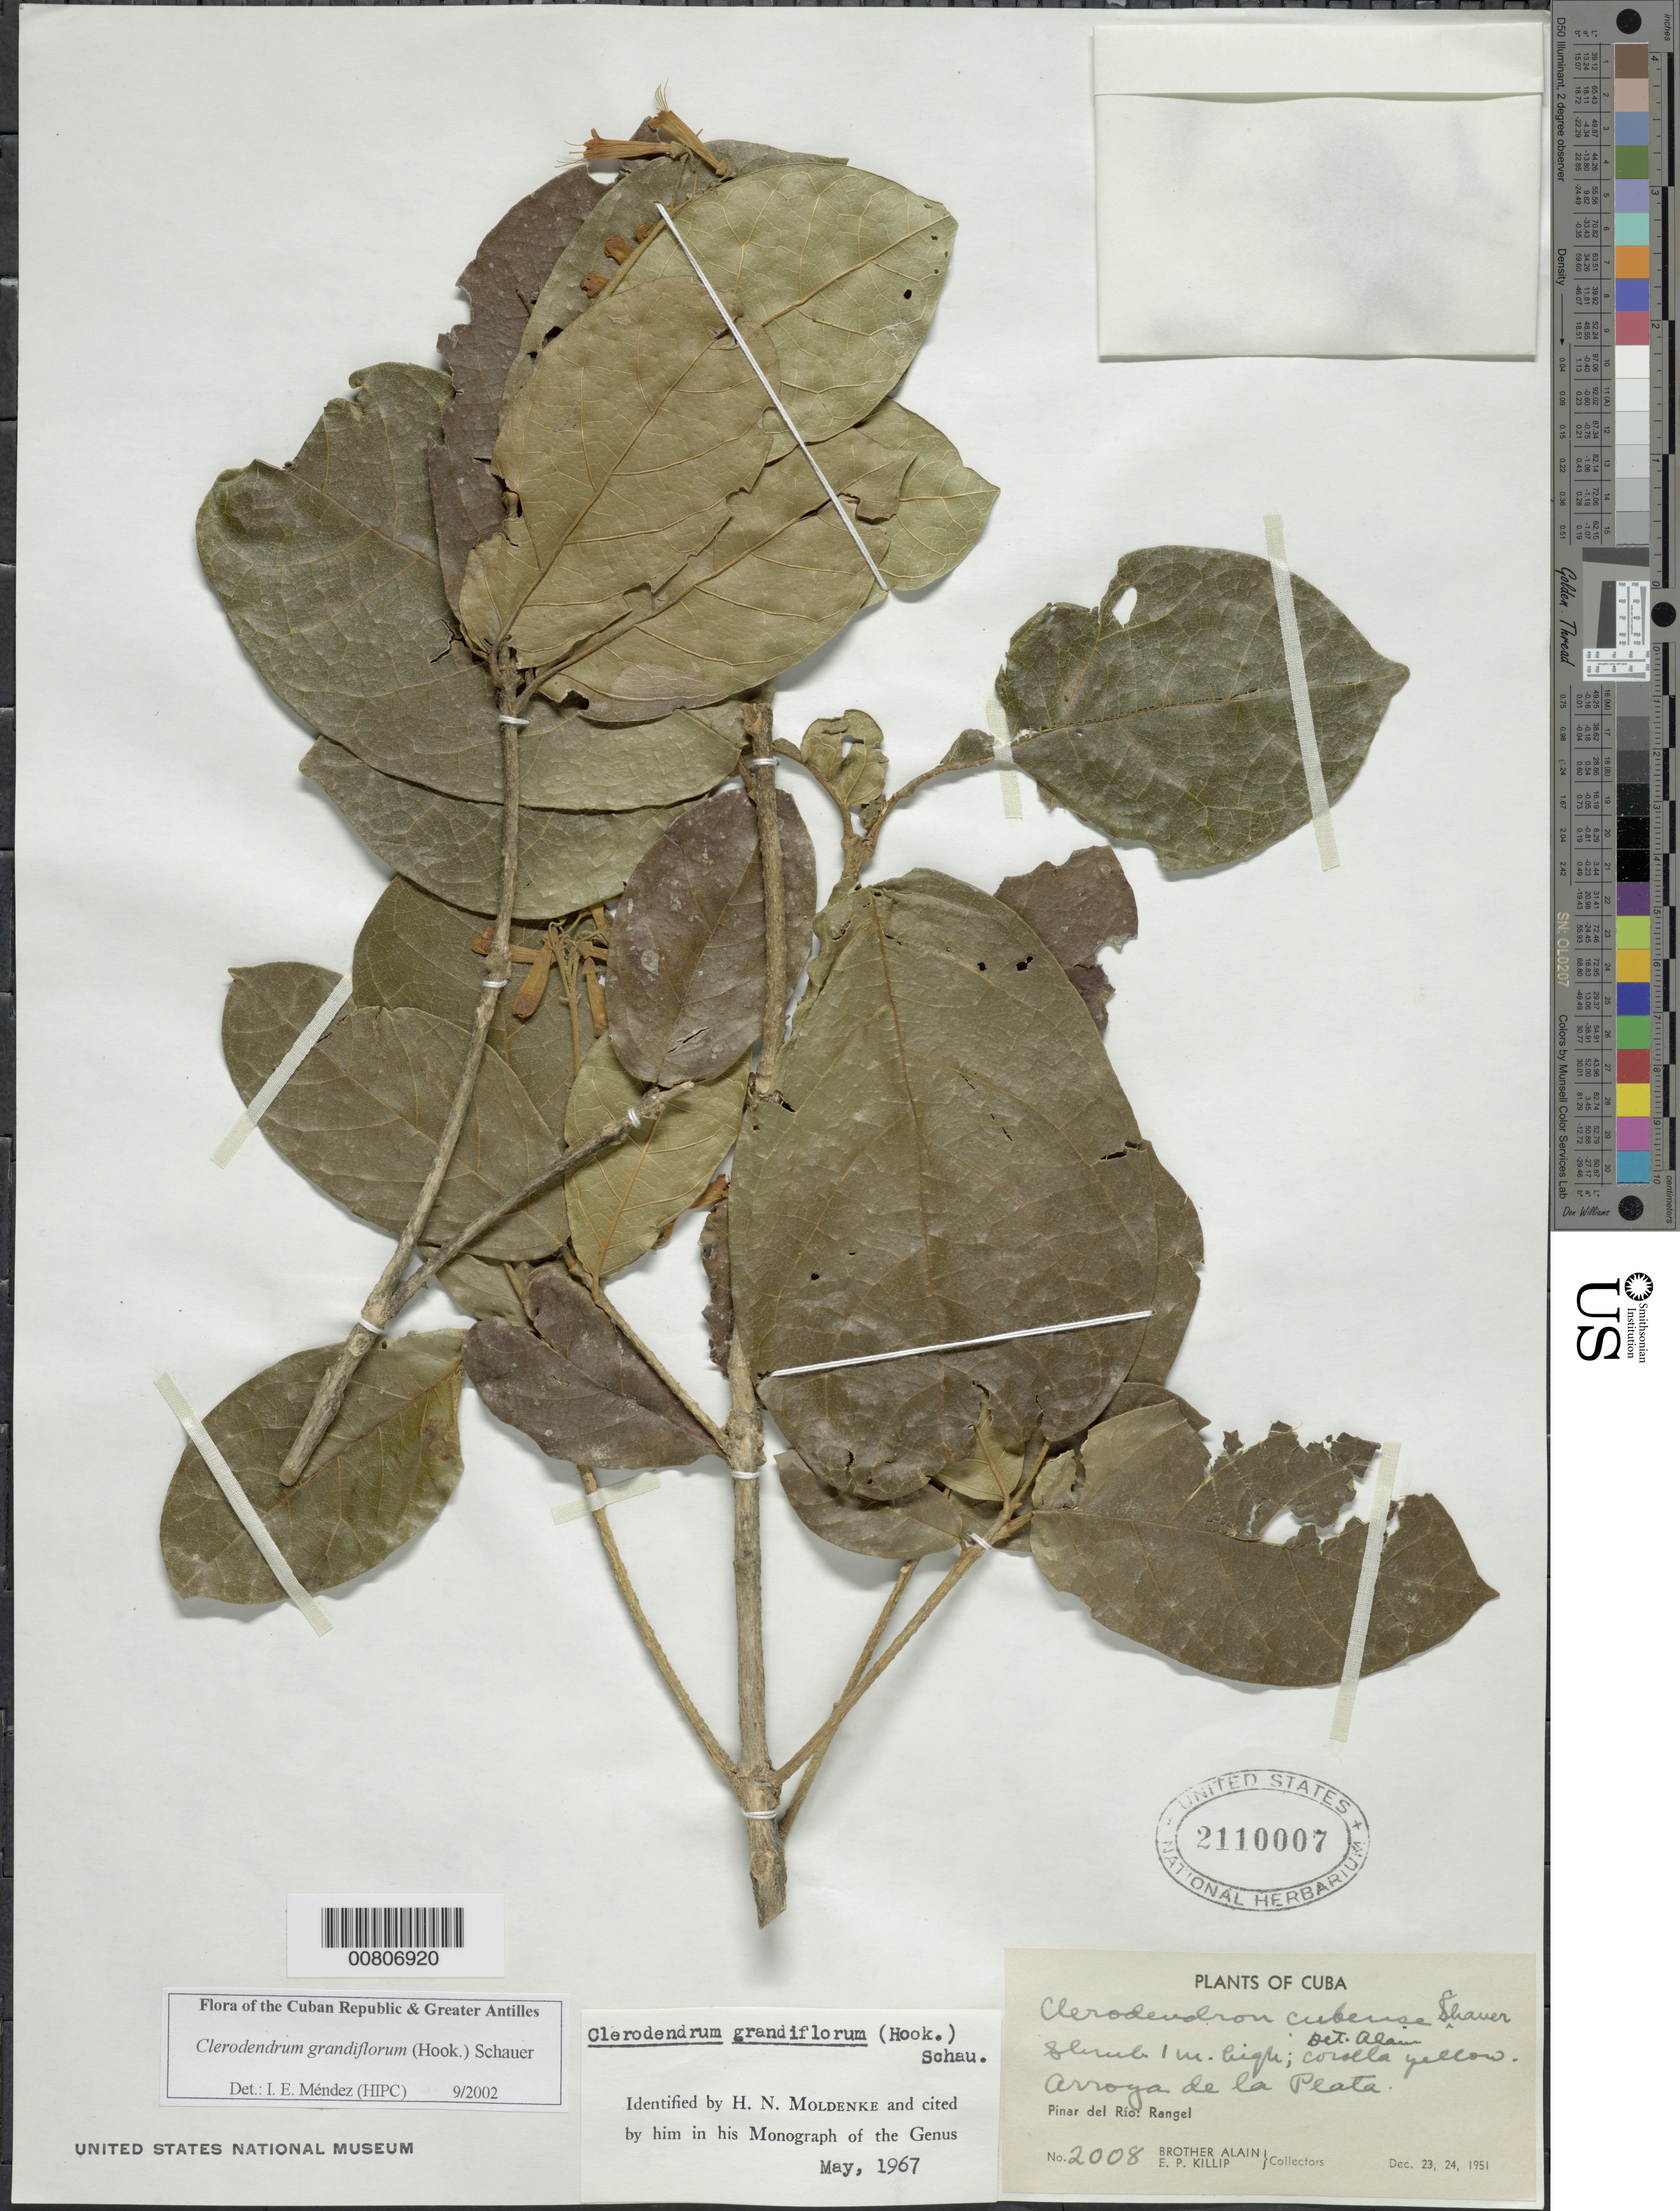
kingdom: Plantae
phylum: Tracheophyta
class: Magnoliopsida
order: Lamiales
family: Lamiaceae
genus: Clerodendrum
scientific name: Clerodendrum grandiflorum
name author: (Hook.) Schauer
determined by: Méndez, Isidro E., (HIPC)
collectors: A. H. Liogier & E. P. Killip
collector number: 2008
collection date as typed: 23 Dec 1951 and 24 Dec 1951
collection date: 1951-12-23,1951-12-24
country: Cuba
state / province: Pinar del Rio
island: Cuba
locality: Rangel, Arroyo de la Plata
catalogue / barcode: US 2110007